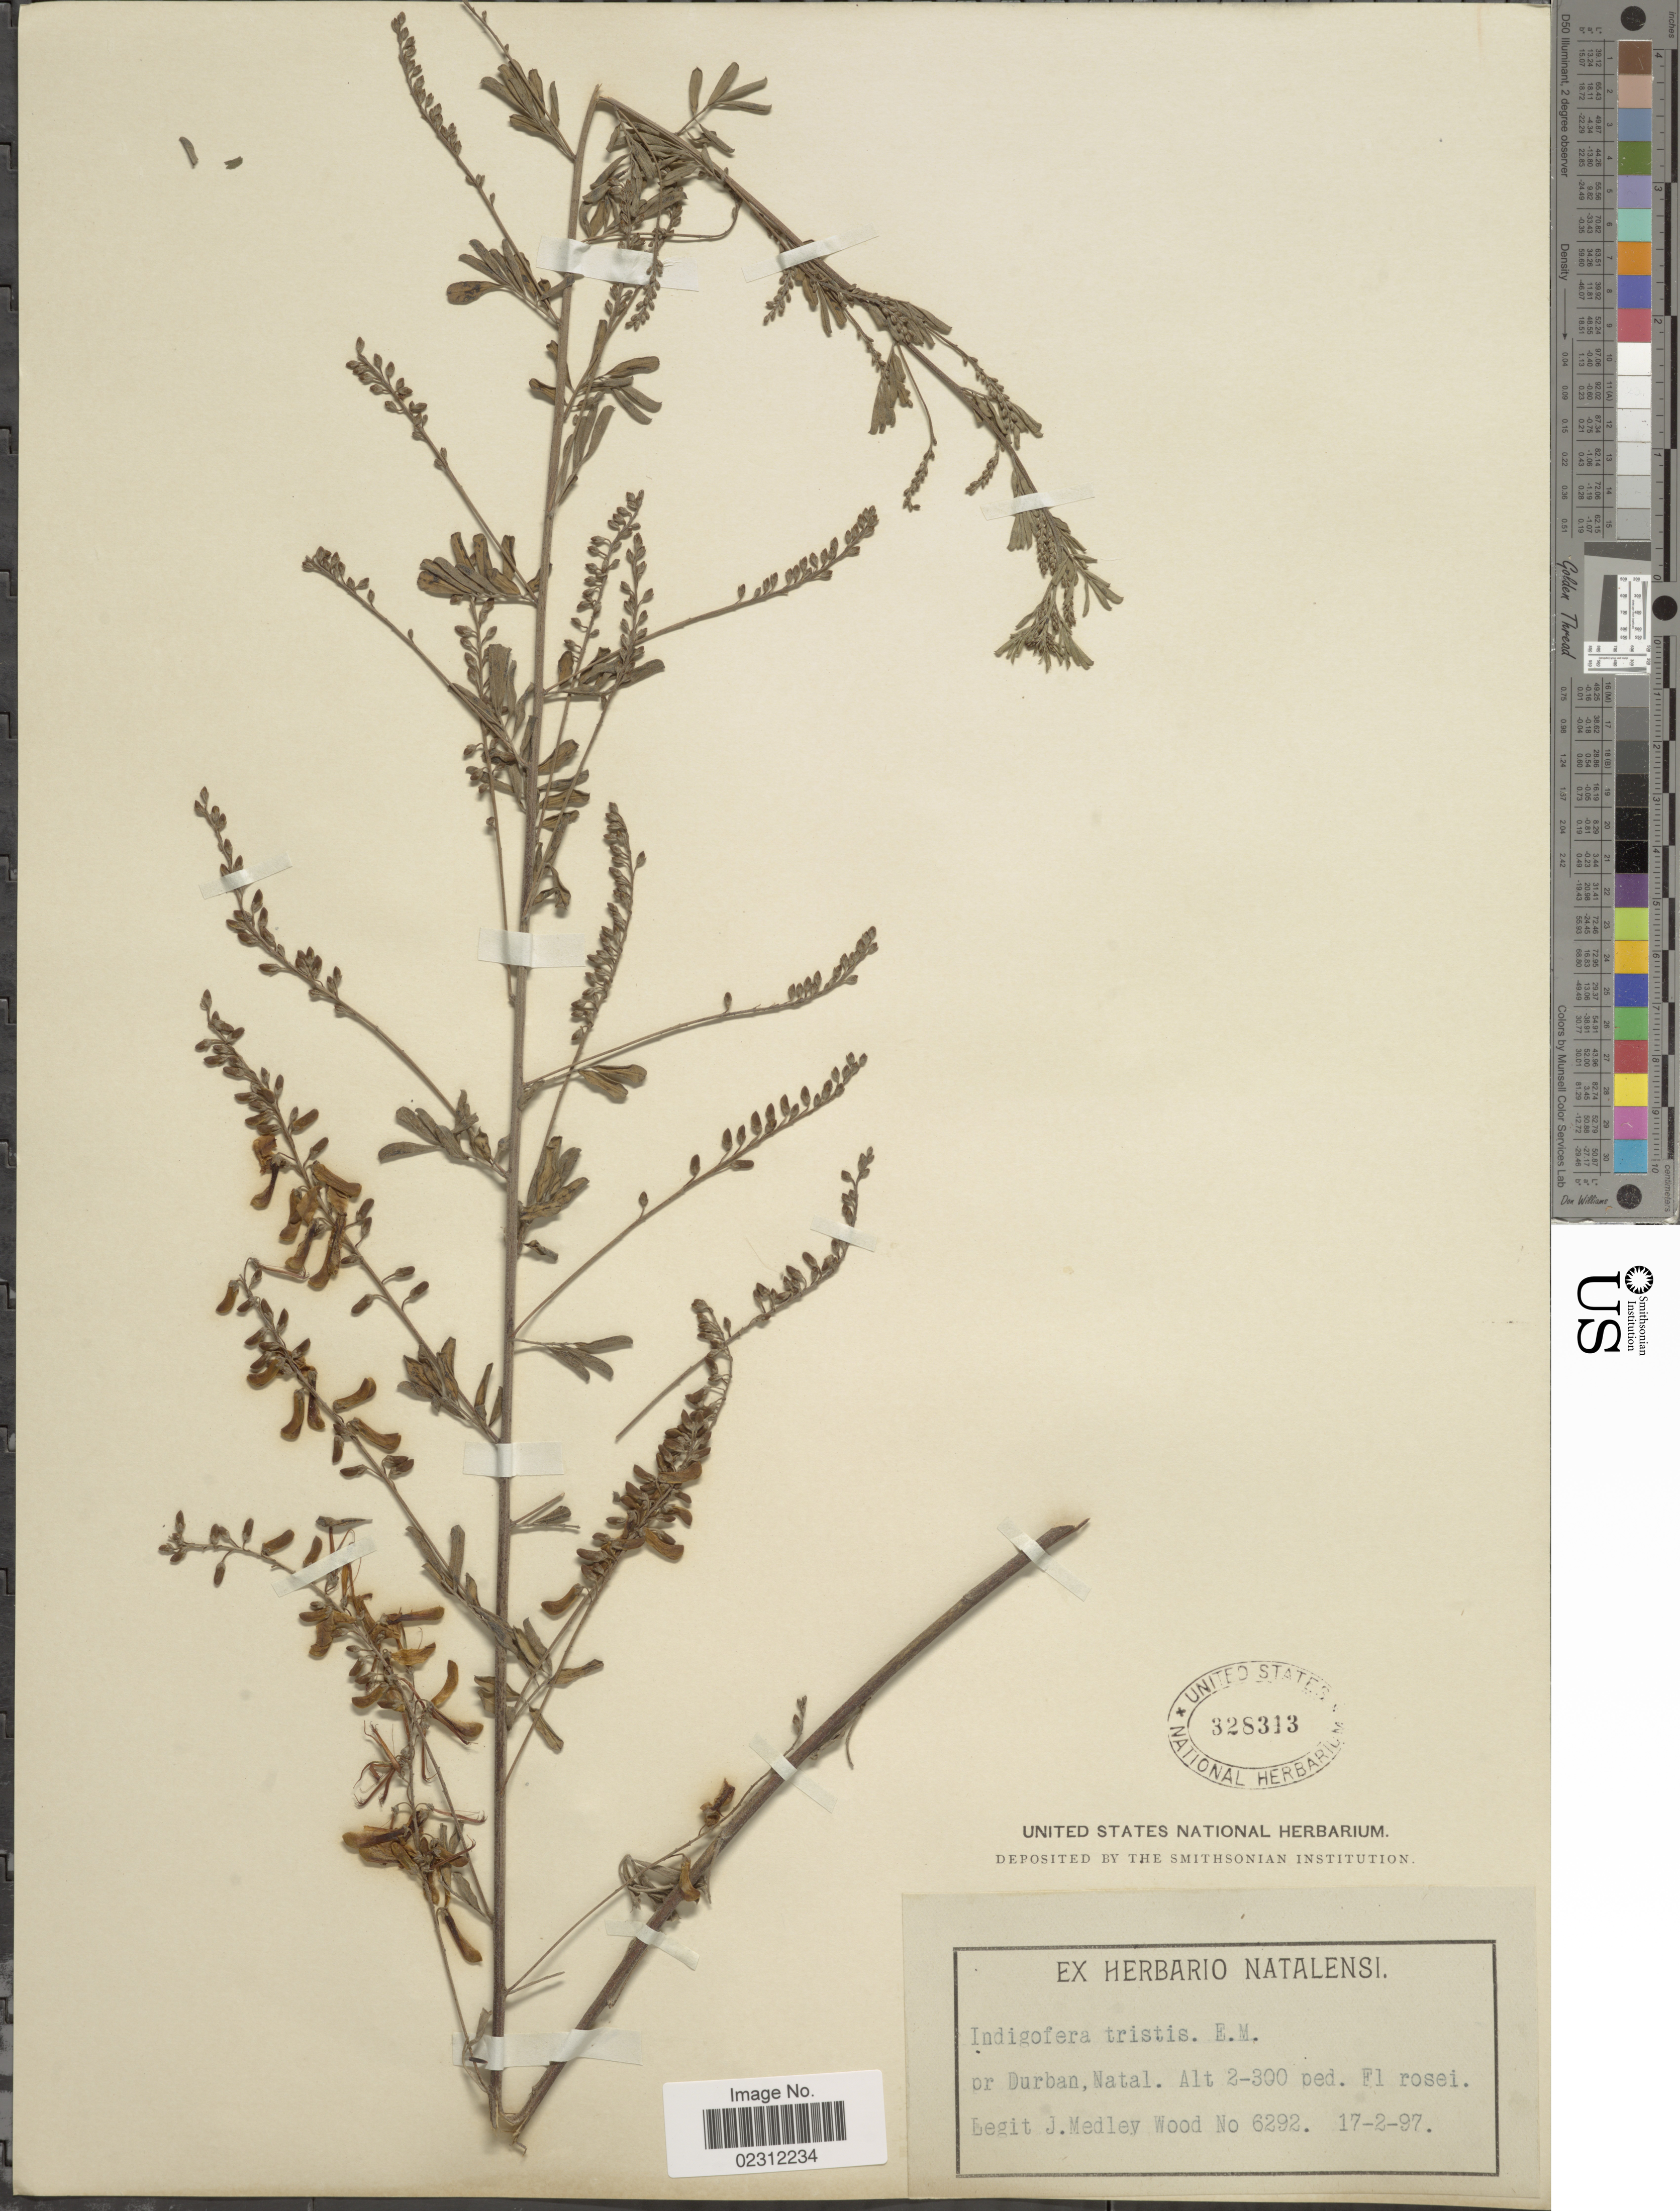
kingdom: Plantae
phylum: Tracheophyta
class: Magnoliopsida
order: Fabales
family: Fabaceae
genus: Indigofera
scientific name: Indigofera tristis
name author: E. Mey.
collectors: J. M. Wood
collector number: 6292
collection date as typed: Transcribed d/m/y: 17/2/97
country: South Africa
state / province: KwaZulu-Natal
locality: Pr Durban, Natal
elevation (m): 61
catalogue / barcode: US 328313